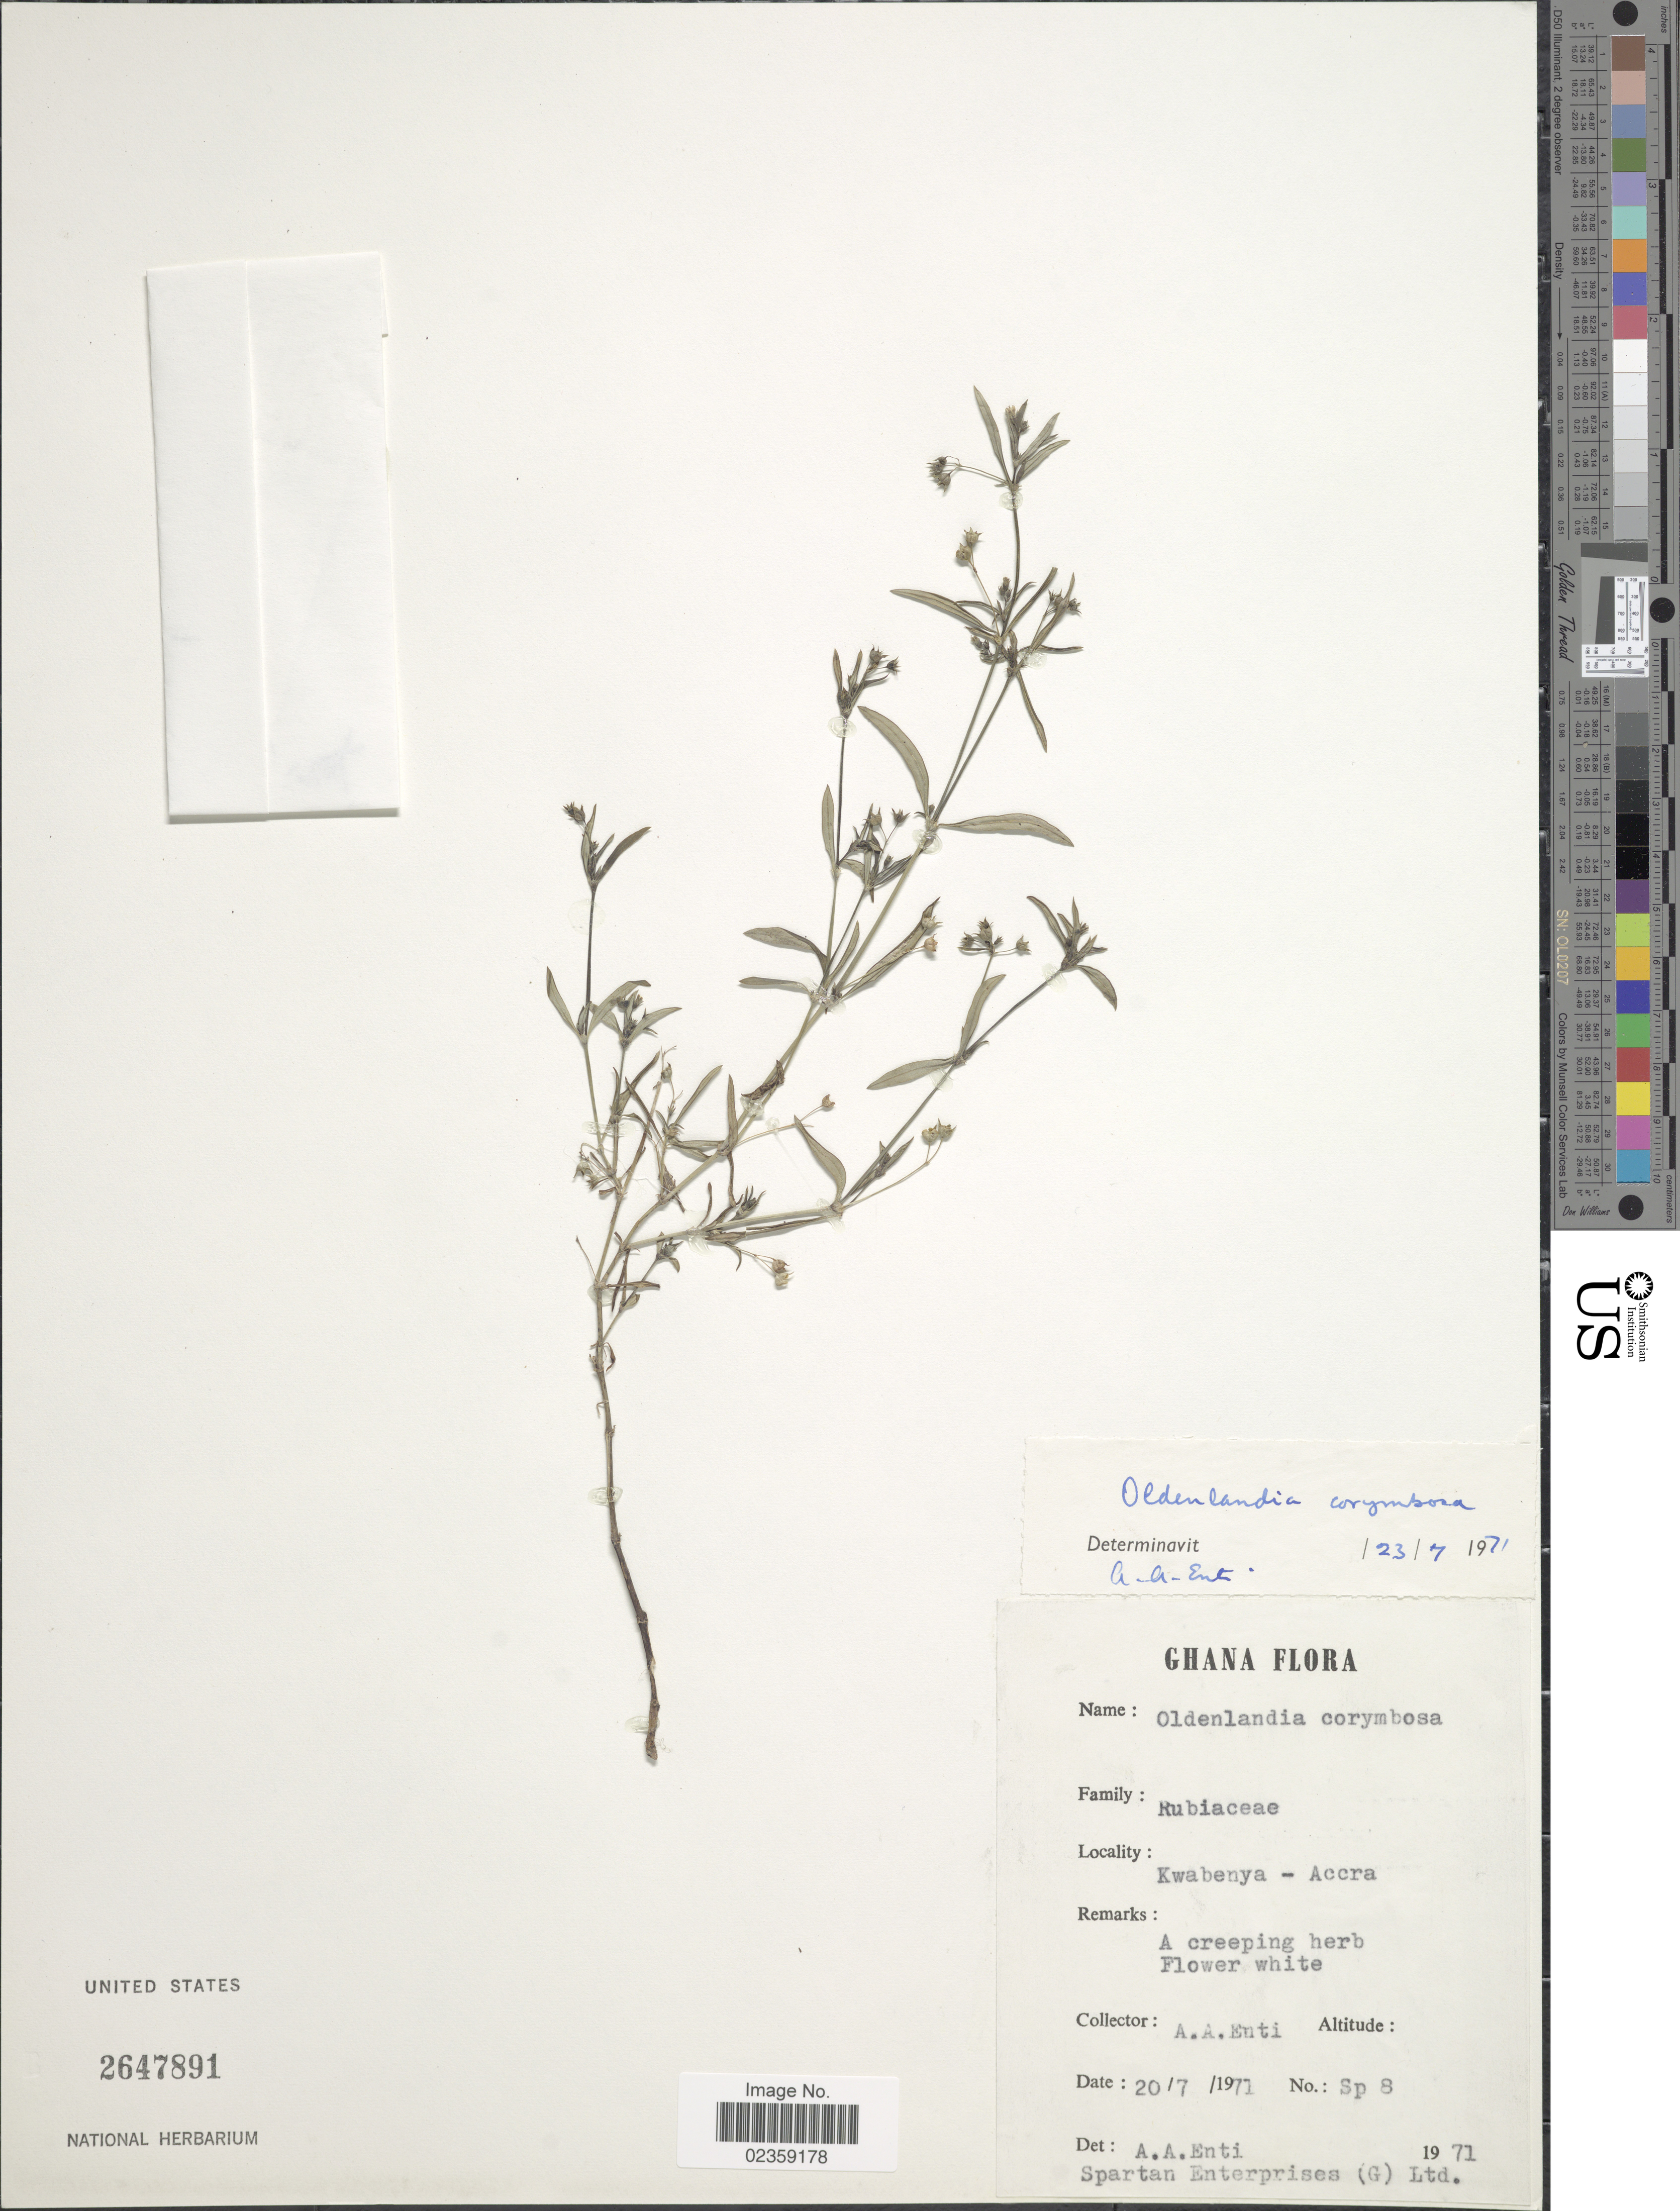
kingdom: Plantae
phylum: Tracheophyta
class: Magnoliopsida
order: Gentianales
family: Rubiaceae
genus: Oldenlandia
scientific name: Oldenlandia corymbosa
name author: L.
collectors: A. Enti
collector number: Sp8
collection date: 1971-07-20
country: Ghana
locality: Kwabenya - Accra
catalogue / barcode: US 2647891